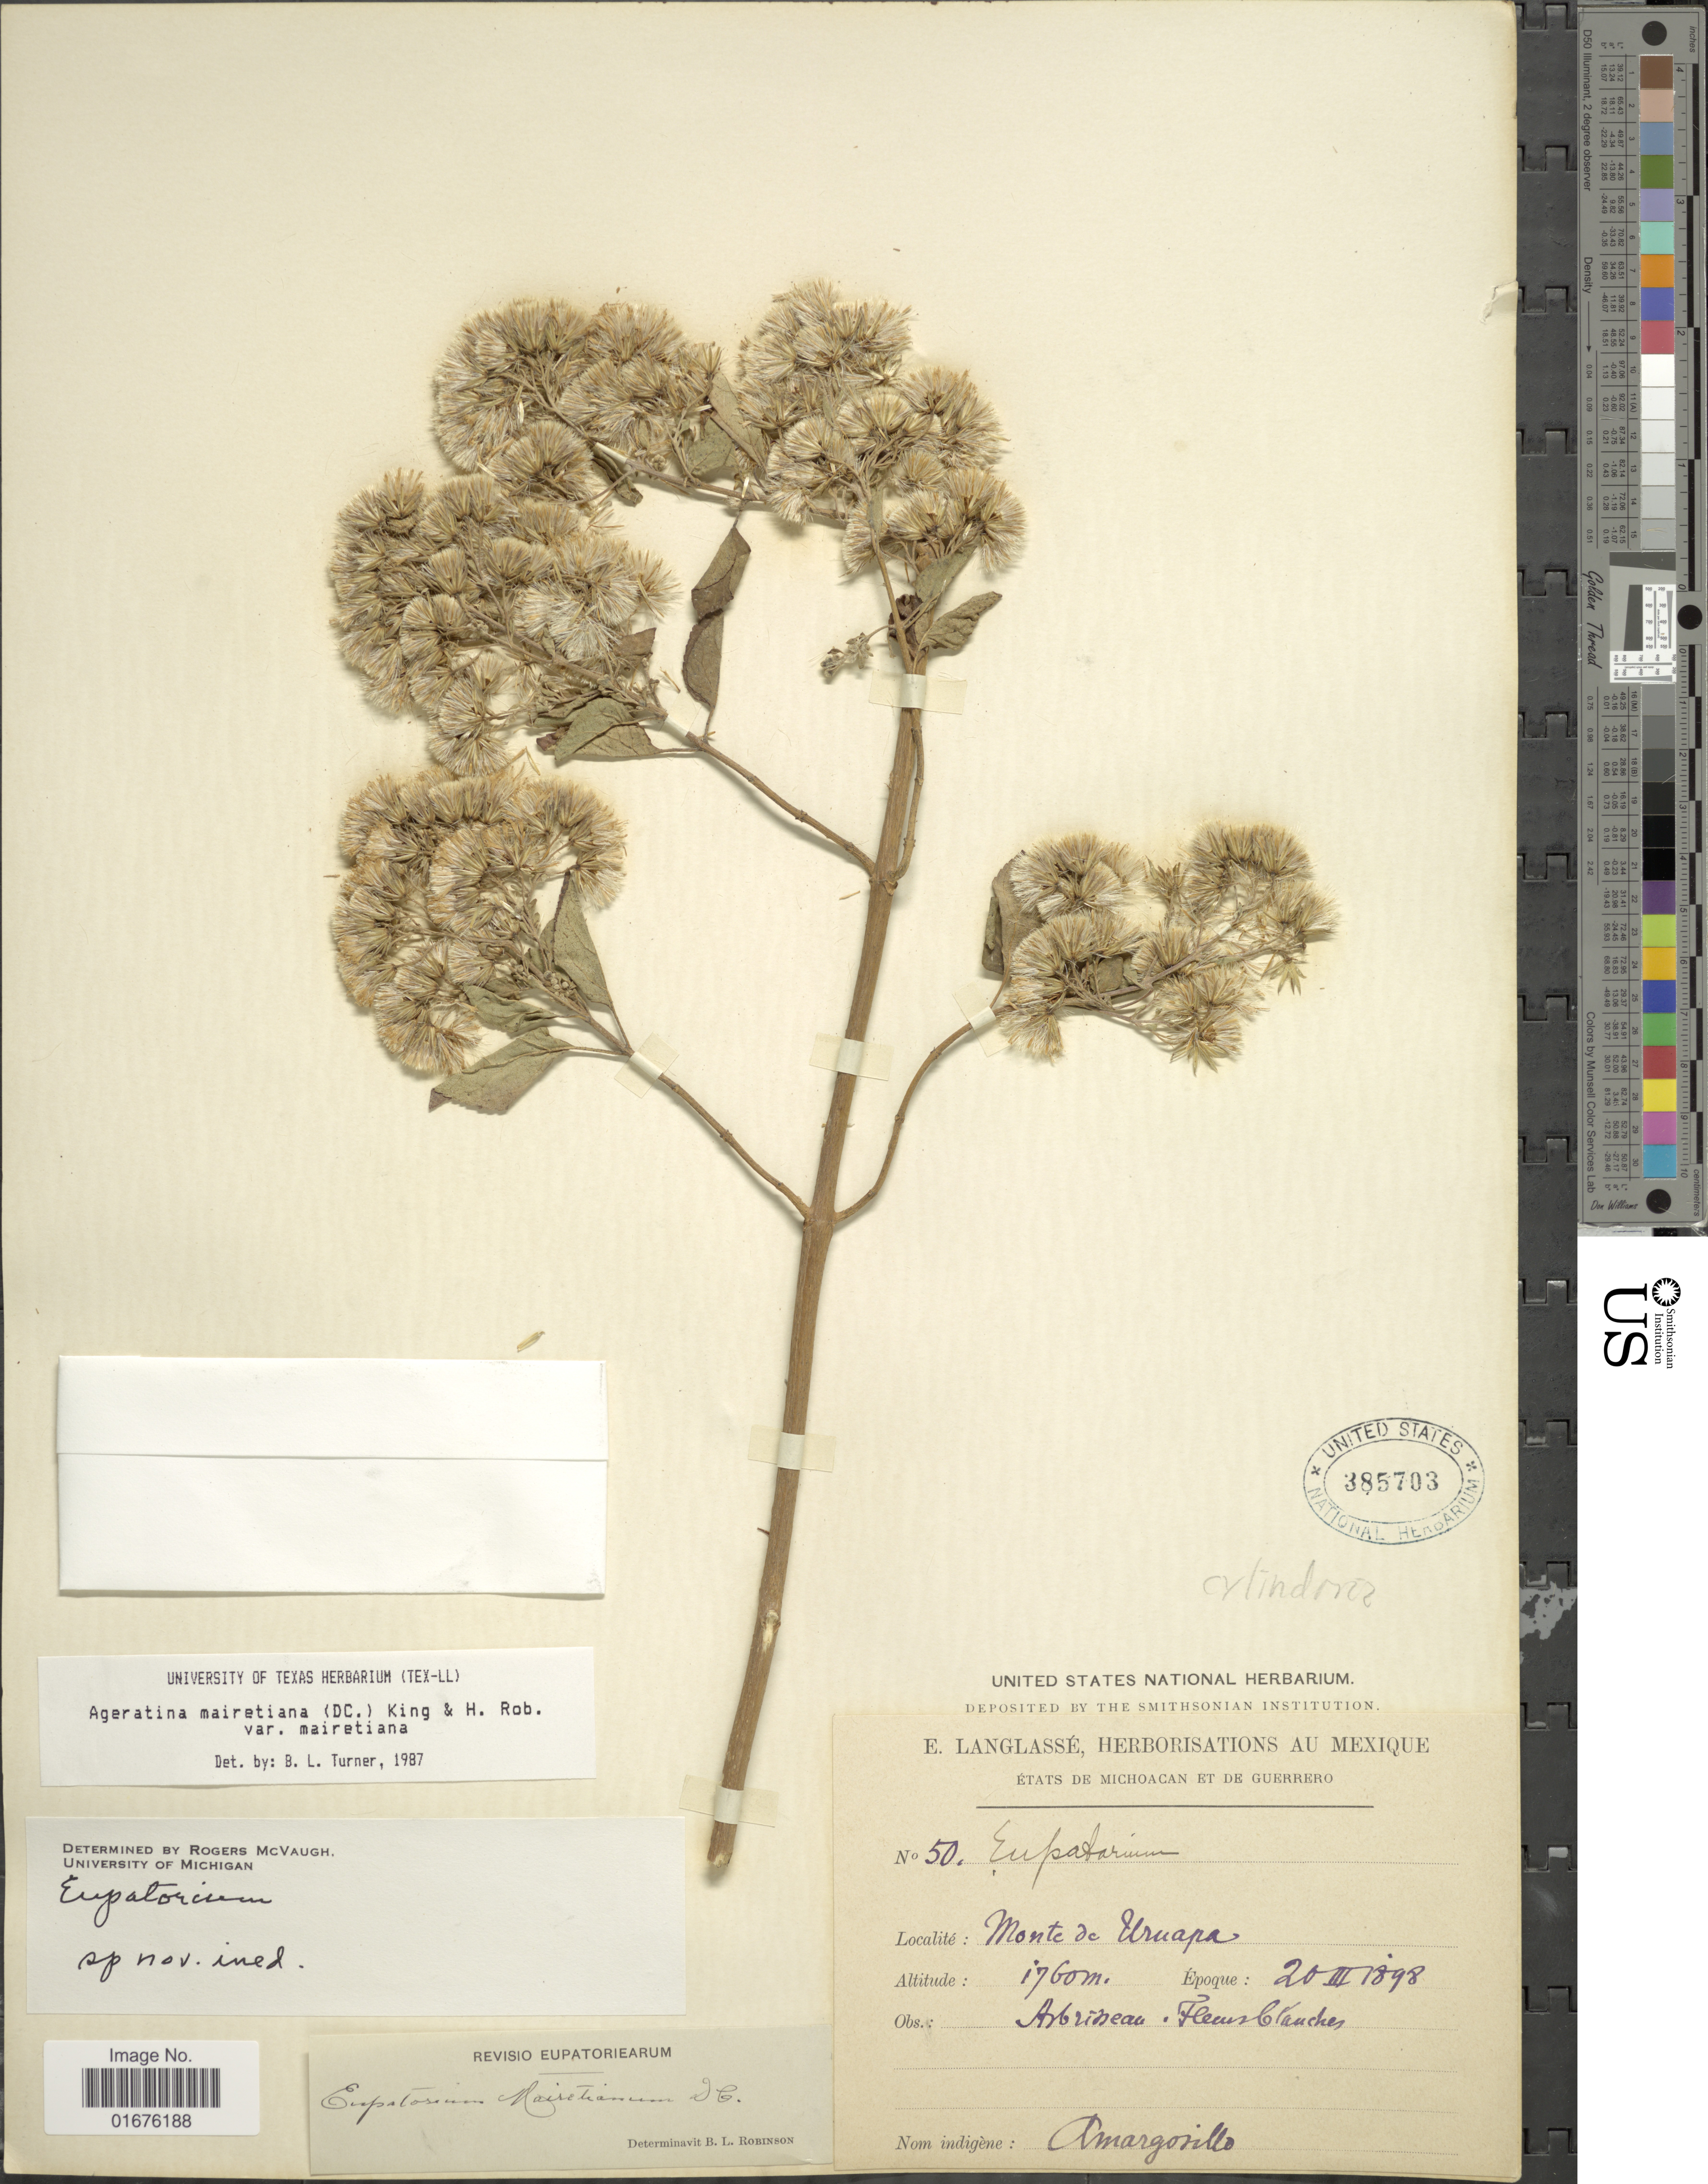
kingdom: Plantae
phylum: Tracheophyta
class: Magnoliopsida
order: Asterales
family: Asteraceae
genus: Ageratina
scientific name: Ageratina mairetiana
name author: (DC.) R.M. King & H. Rob.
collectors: E. Langlassé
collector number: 50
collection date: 1898-03-20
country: Mexico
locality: Monte de Uruapa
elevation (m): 1760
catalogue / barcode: US 385703